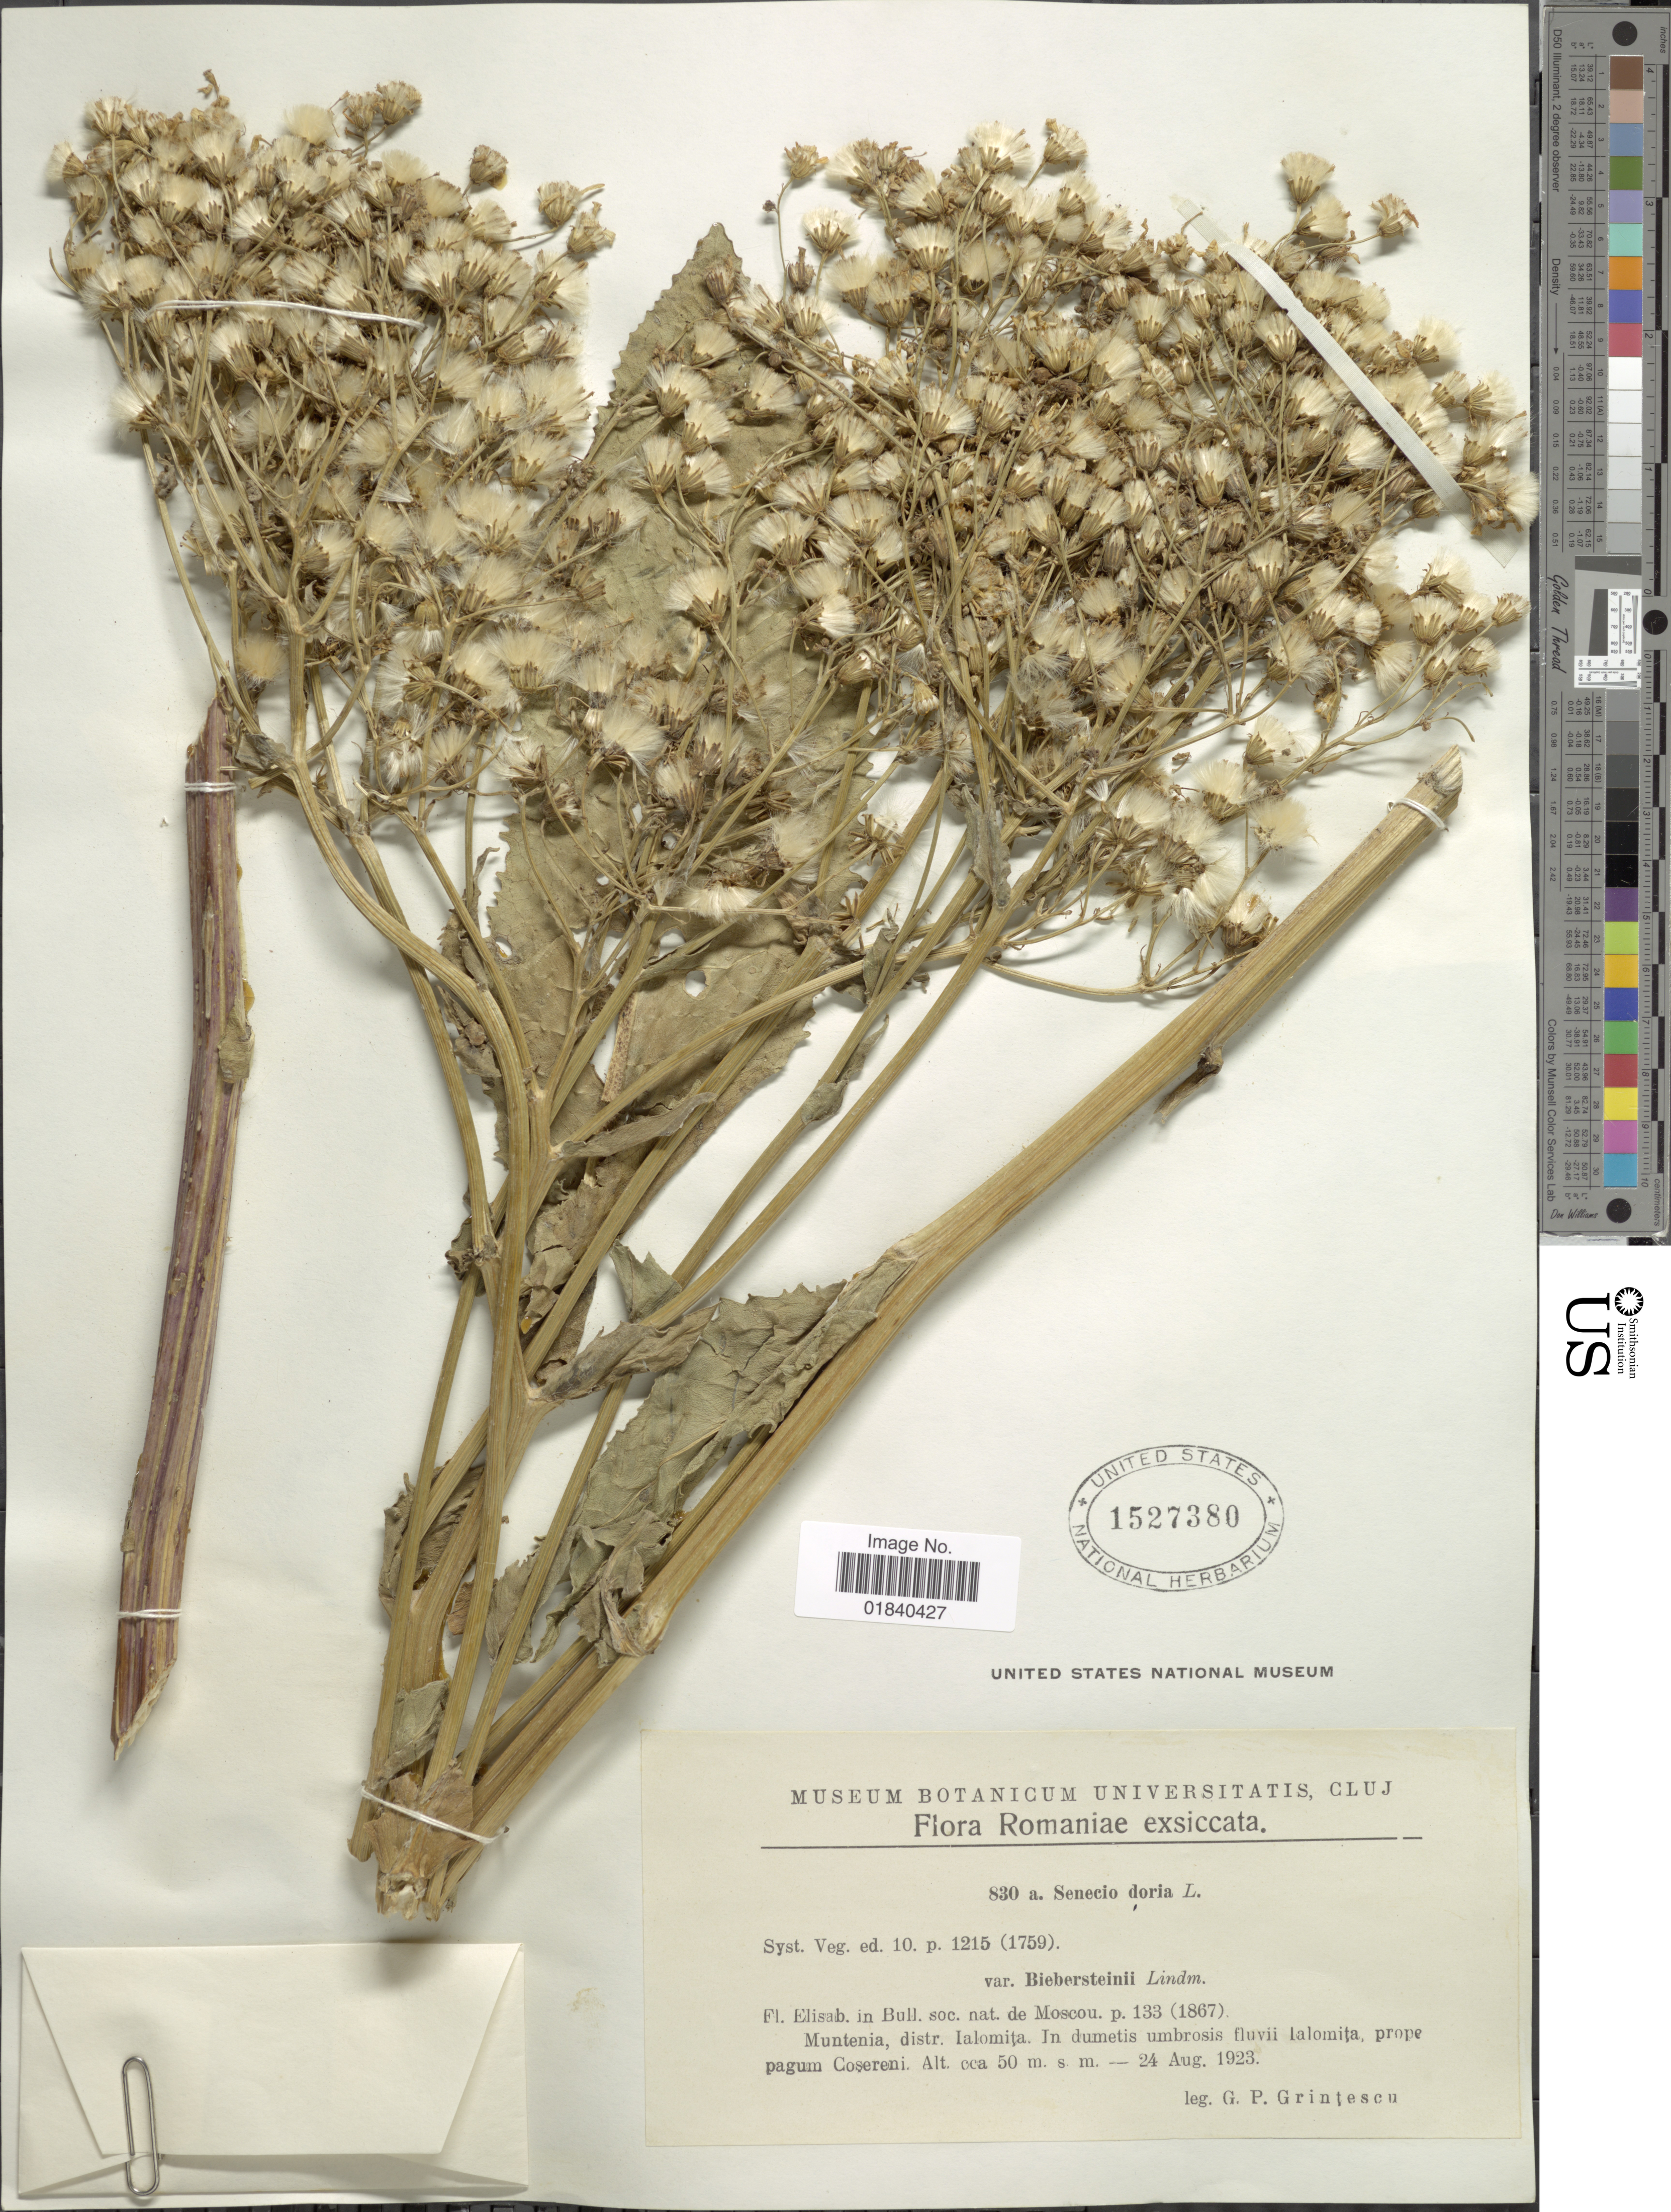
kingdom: Plantae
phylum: Tracheophyta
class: Magnoliopsida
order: Asterales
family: Asteraceae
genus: Senecio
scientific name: Senecio doria L.. nom. cons.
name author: L.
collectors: G. Grintescu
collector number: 830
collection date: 1923-08-24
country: Romania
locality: Muntenia, distr. Ialomita. In dumetis umbrosis fluvii Ialomita, prope pagum Cosereni. Romaniae.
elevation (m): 50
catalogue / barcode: US 1527380